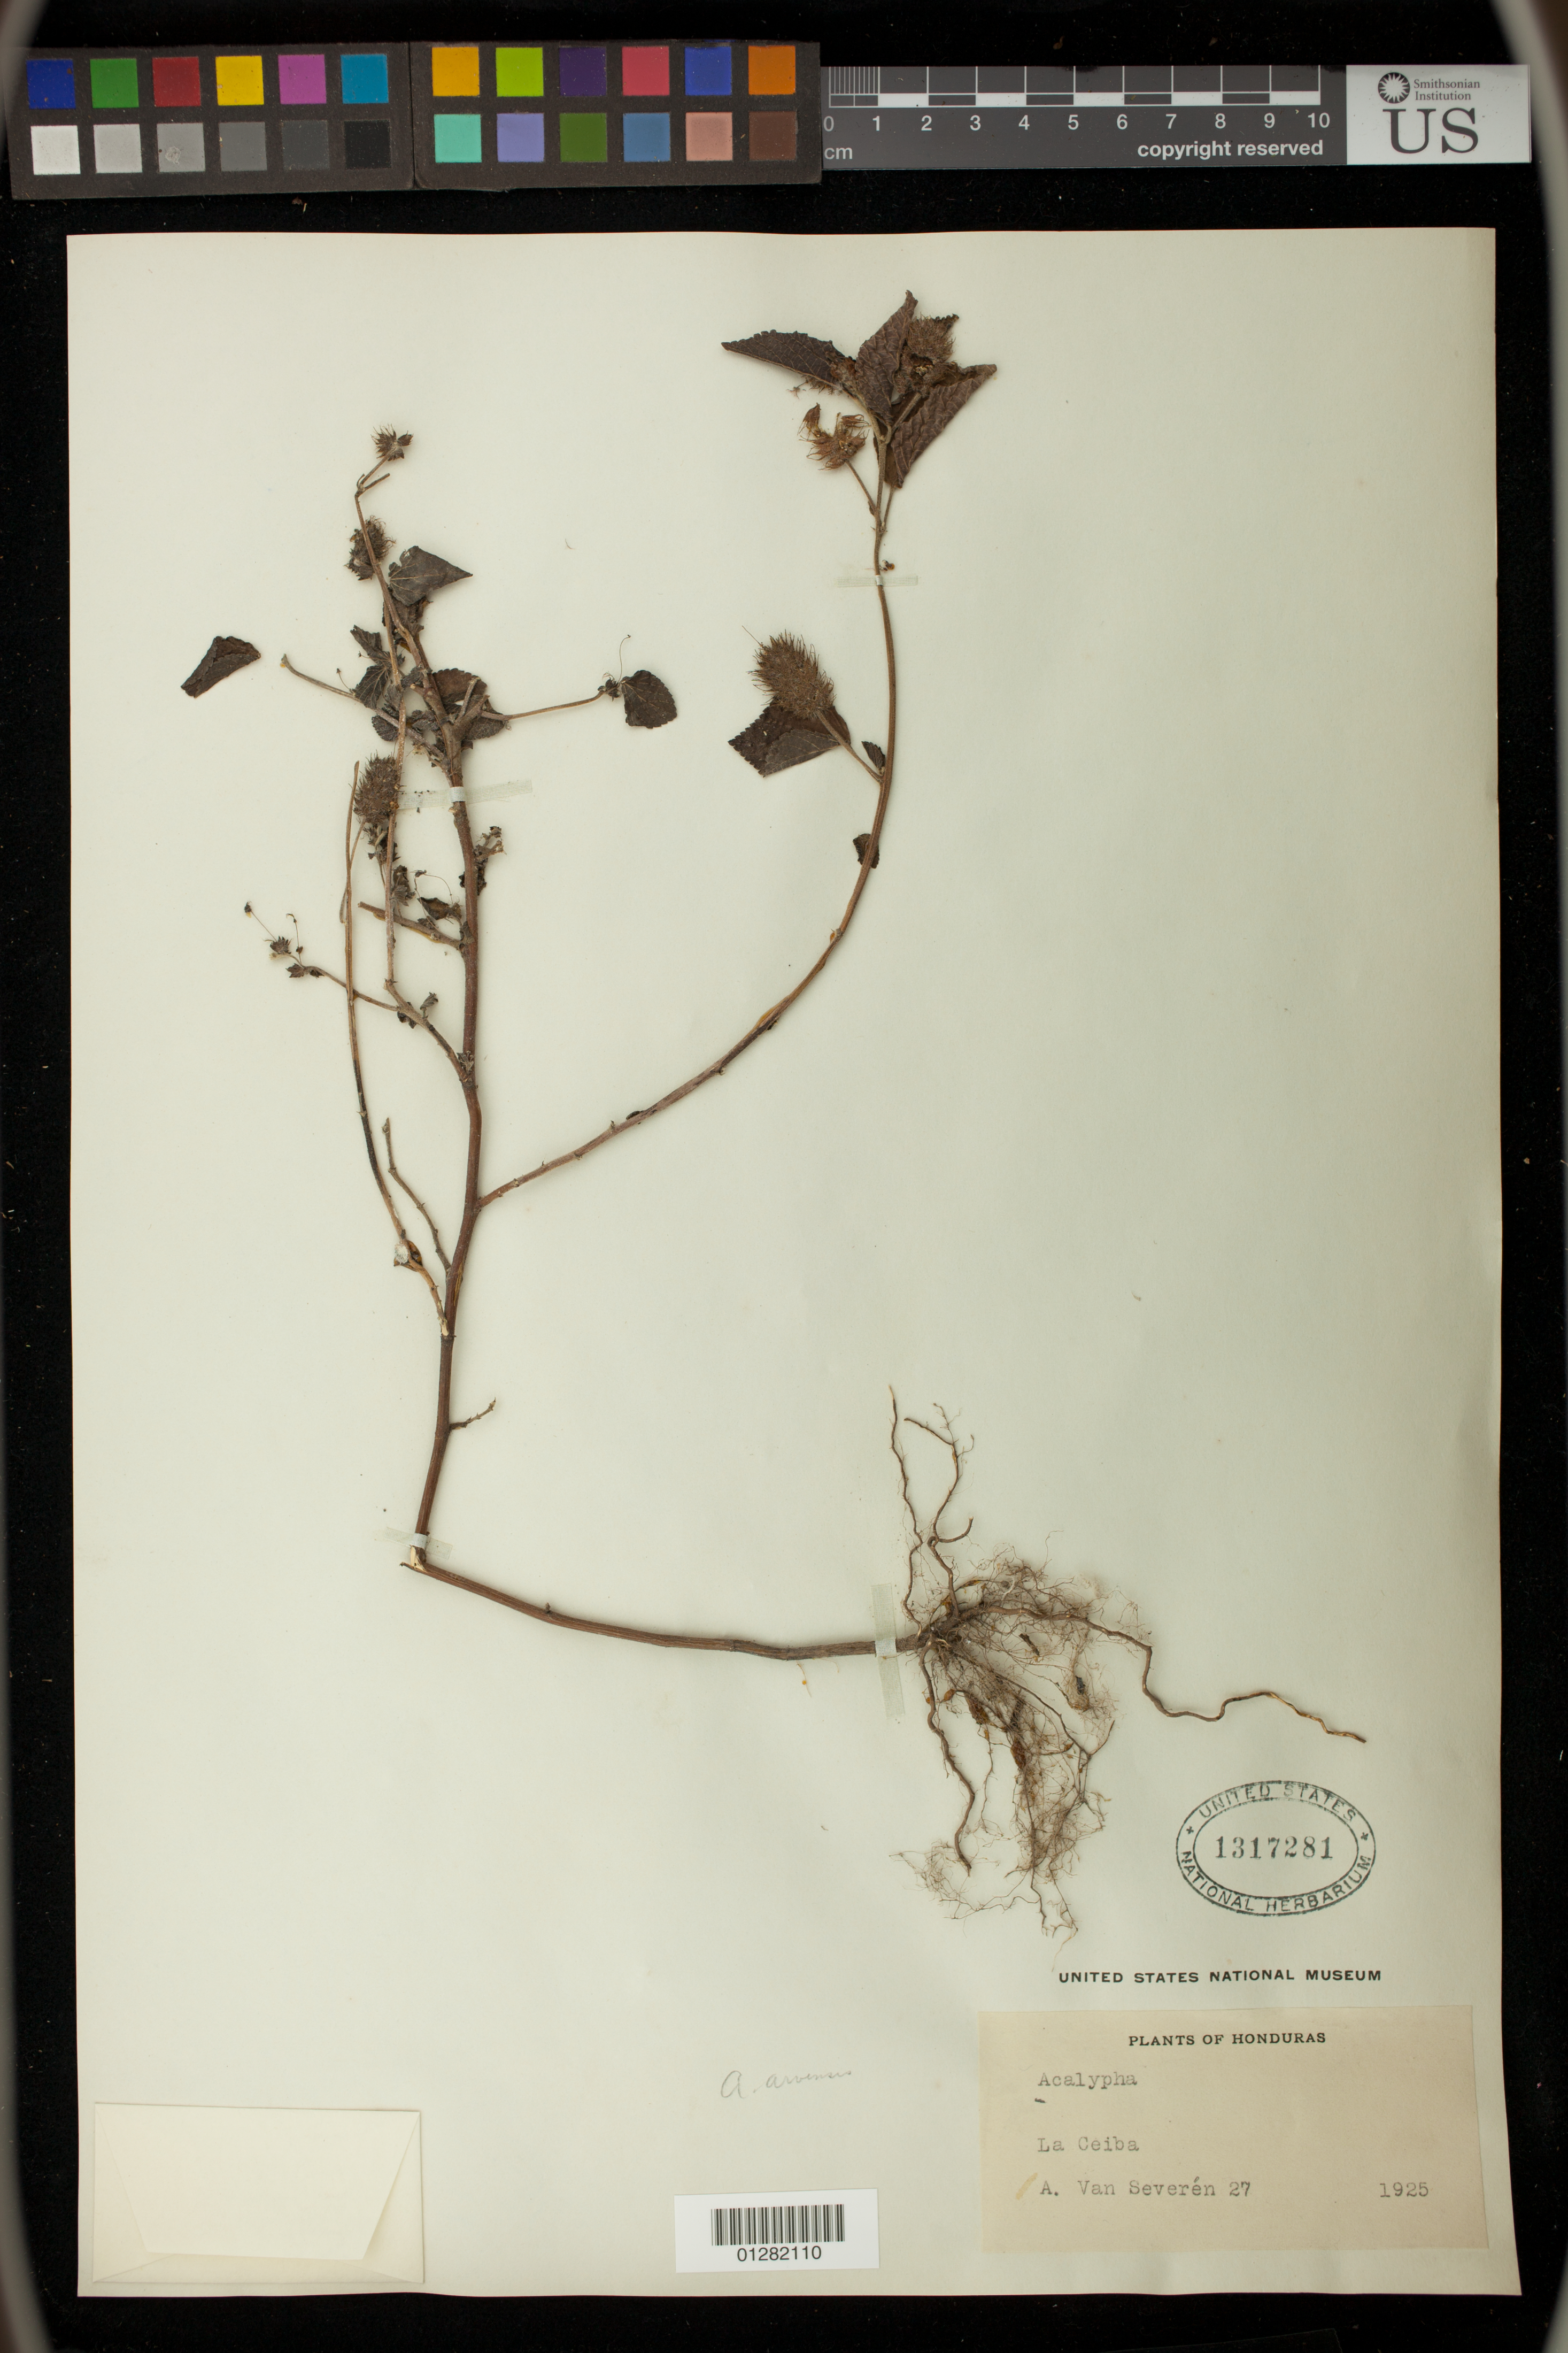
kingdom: Plantae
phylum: Tracheophyta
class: Magnoliopsida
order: Malpighiales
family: Euphorbiaceae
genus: Acalypha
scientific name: Acalypha arvensis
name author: Poepp.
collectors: A. Van Severen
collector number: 27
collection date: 1925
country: Honduras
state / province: Atlántida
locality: La Ceiba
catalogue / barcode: US 1317281